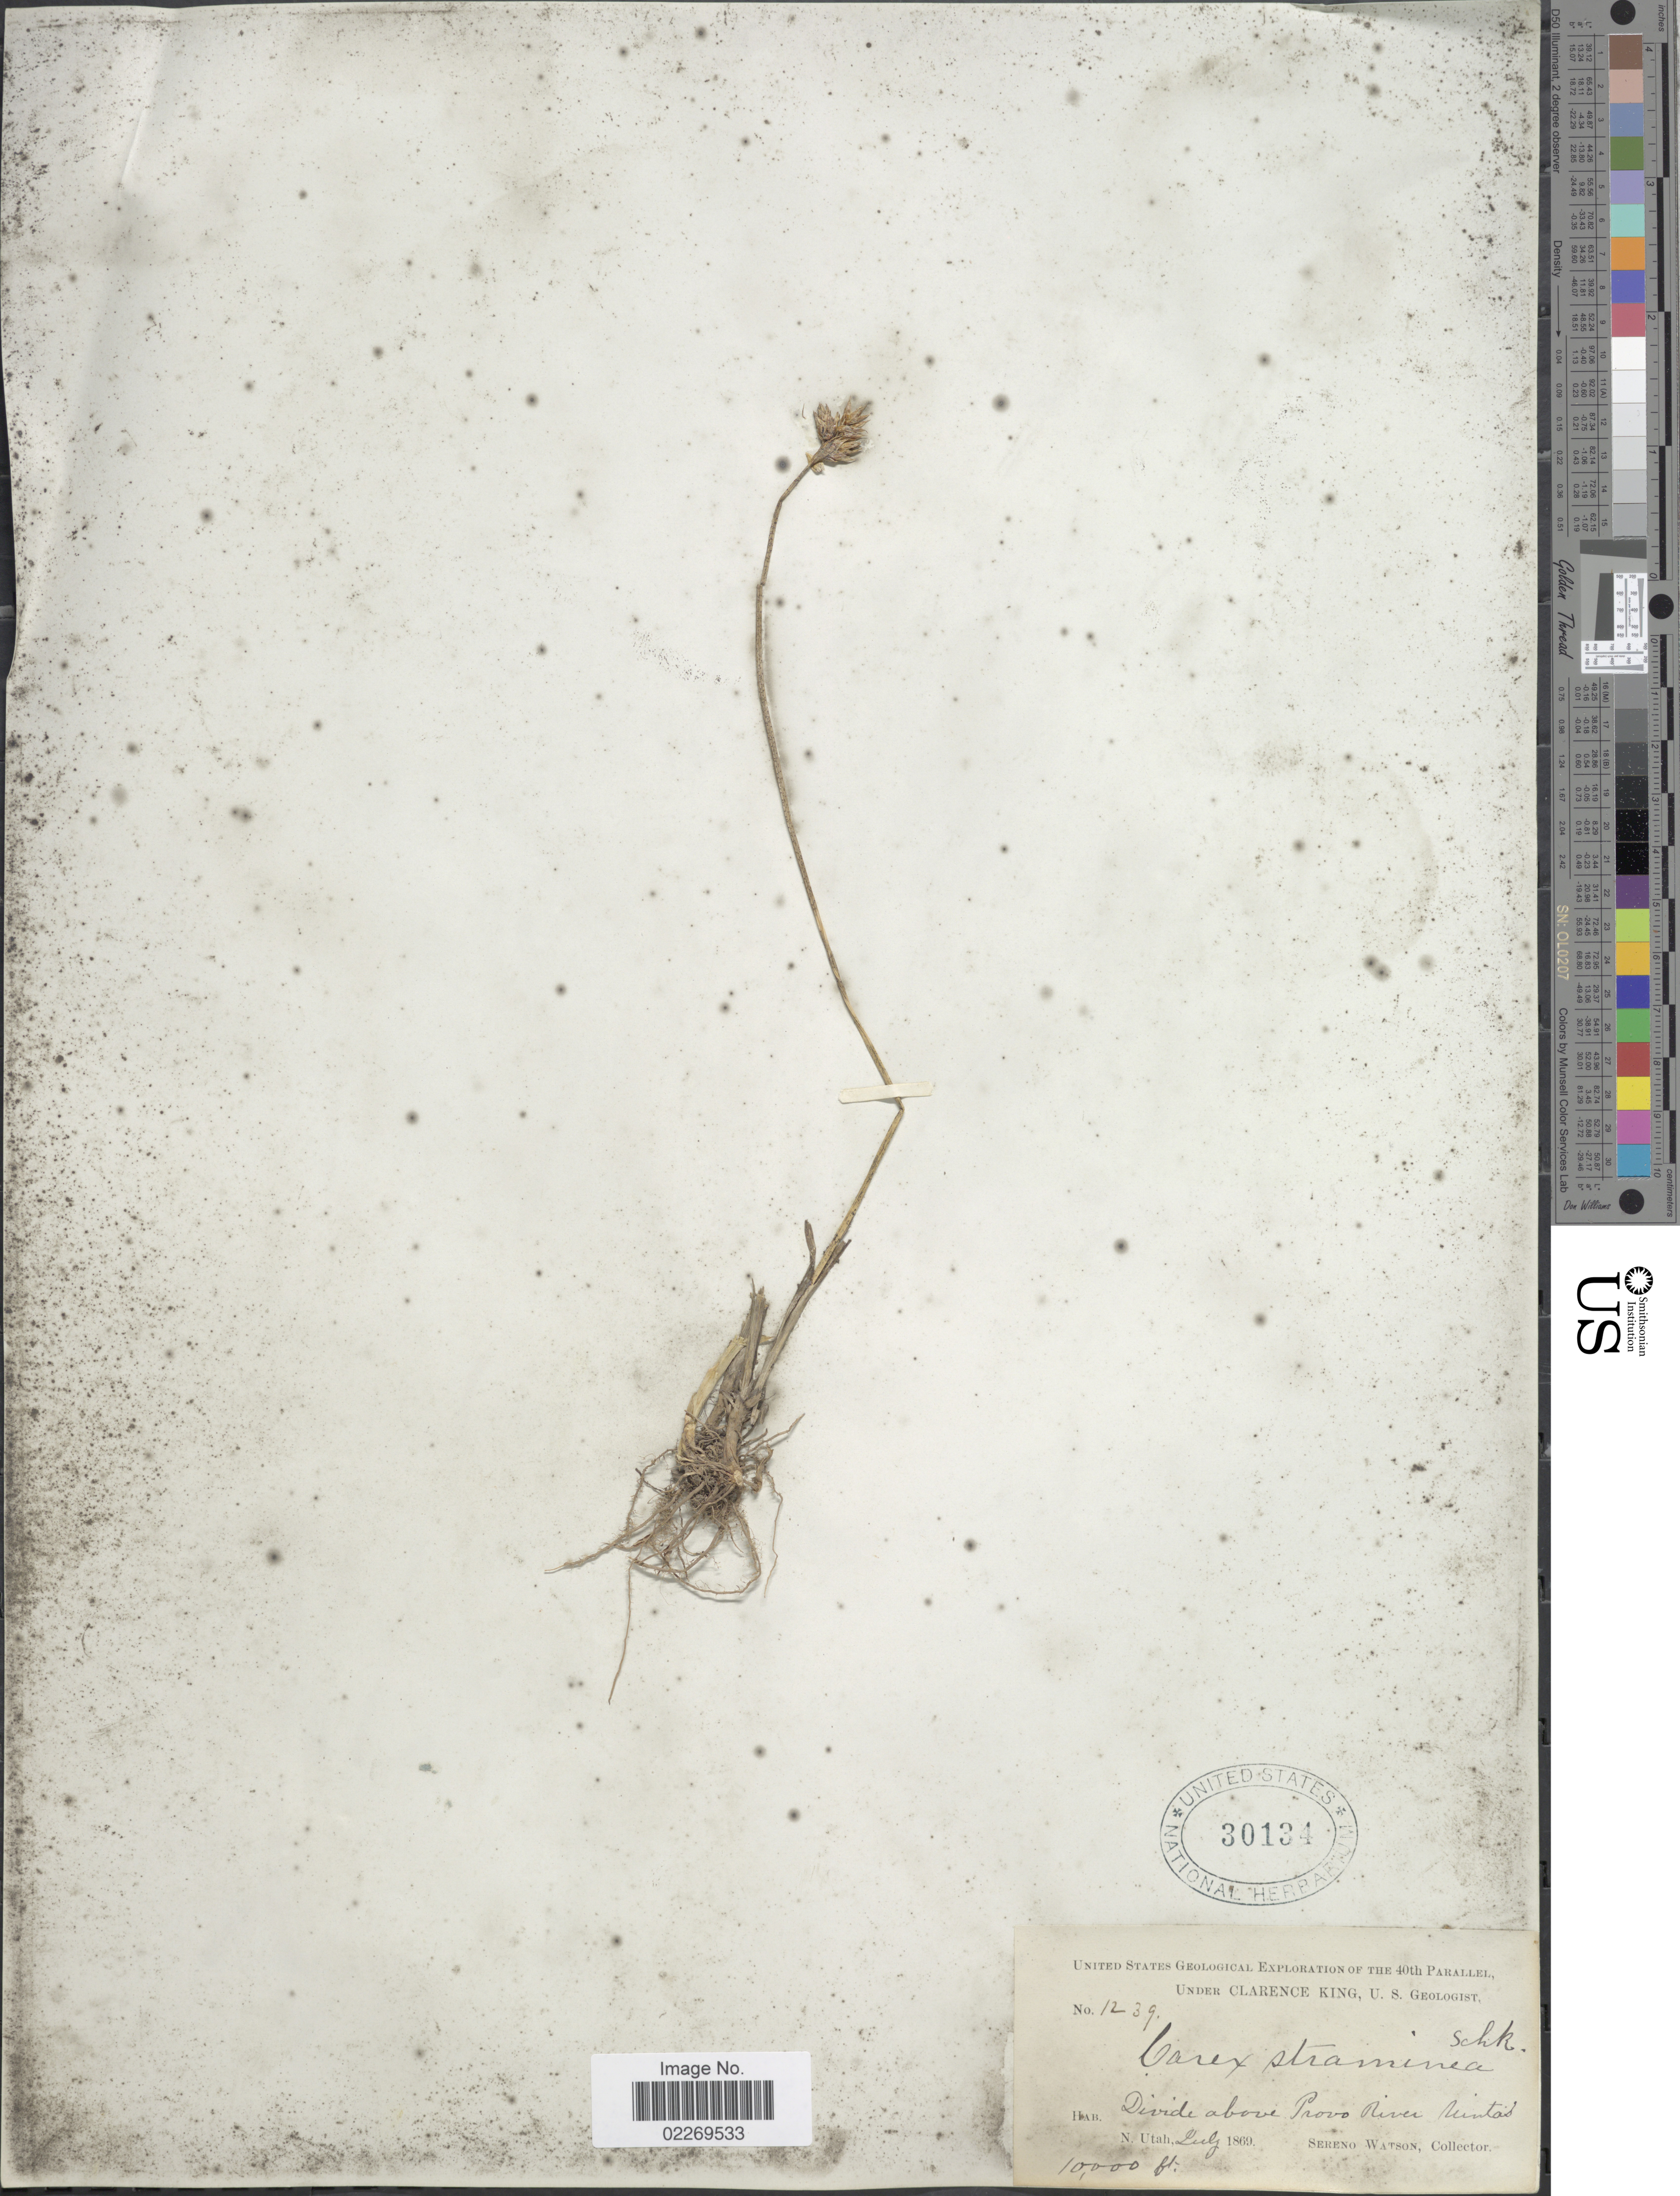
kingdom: Plantae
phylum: Tracheophyta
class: Liliopsida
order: Poales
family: Cyperaceae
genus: Carex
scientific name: Carex egglestonii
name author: Mack.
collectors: S. Watson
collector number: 1239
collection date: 1869-07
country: United States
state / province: Utah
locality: Divide above Provo River, Uintas, N. Utah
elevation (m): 3048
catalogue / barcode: US 30134